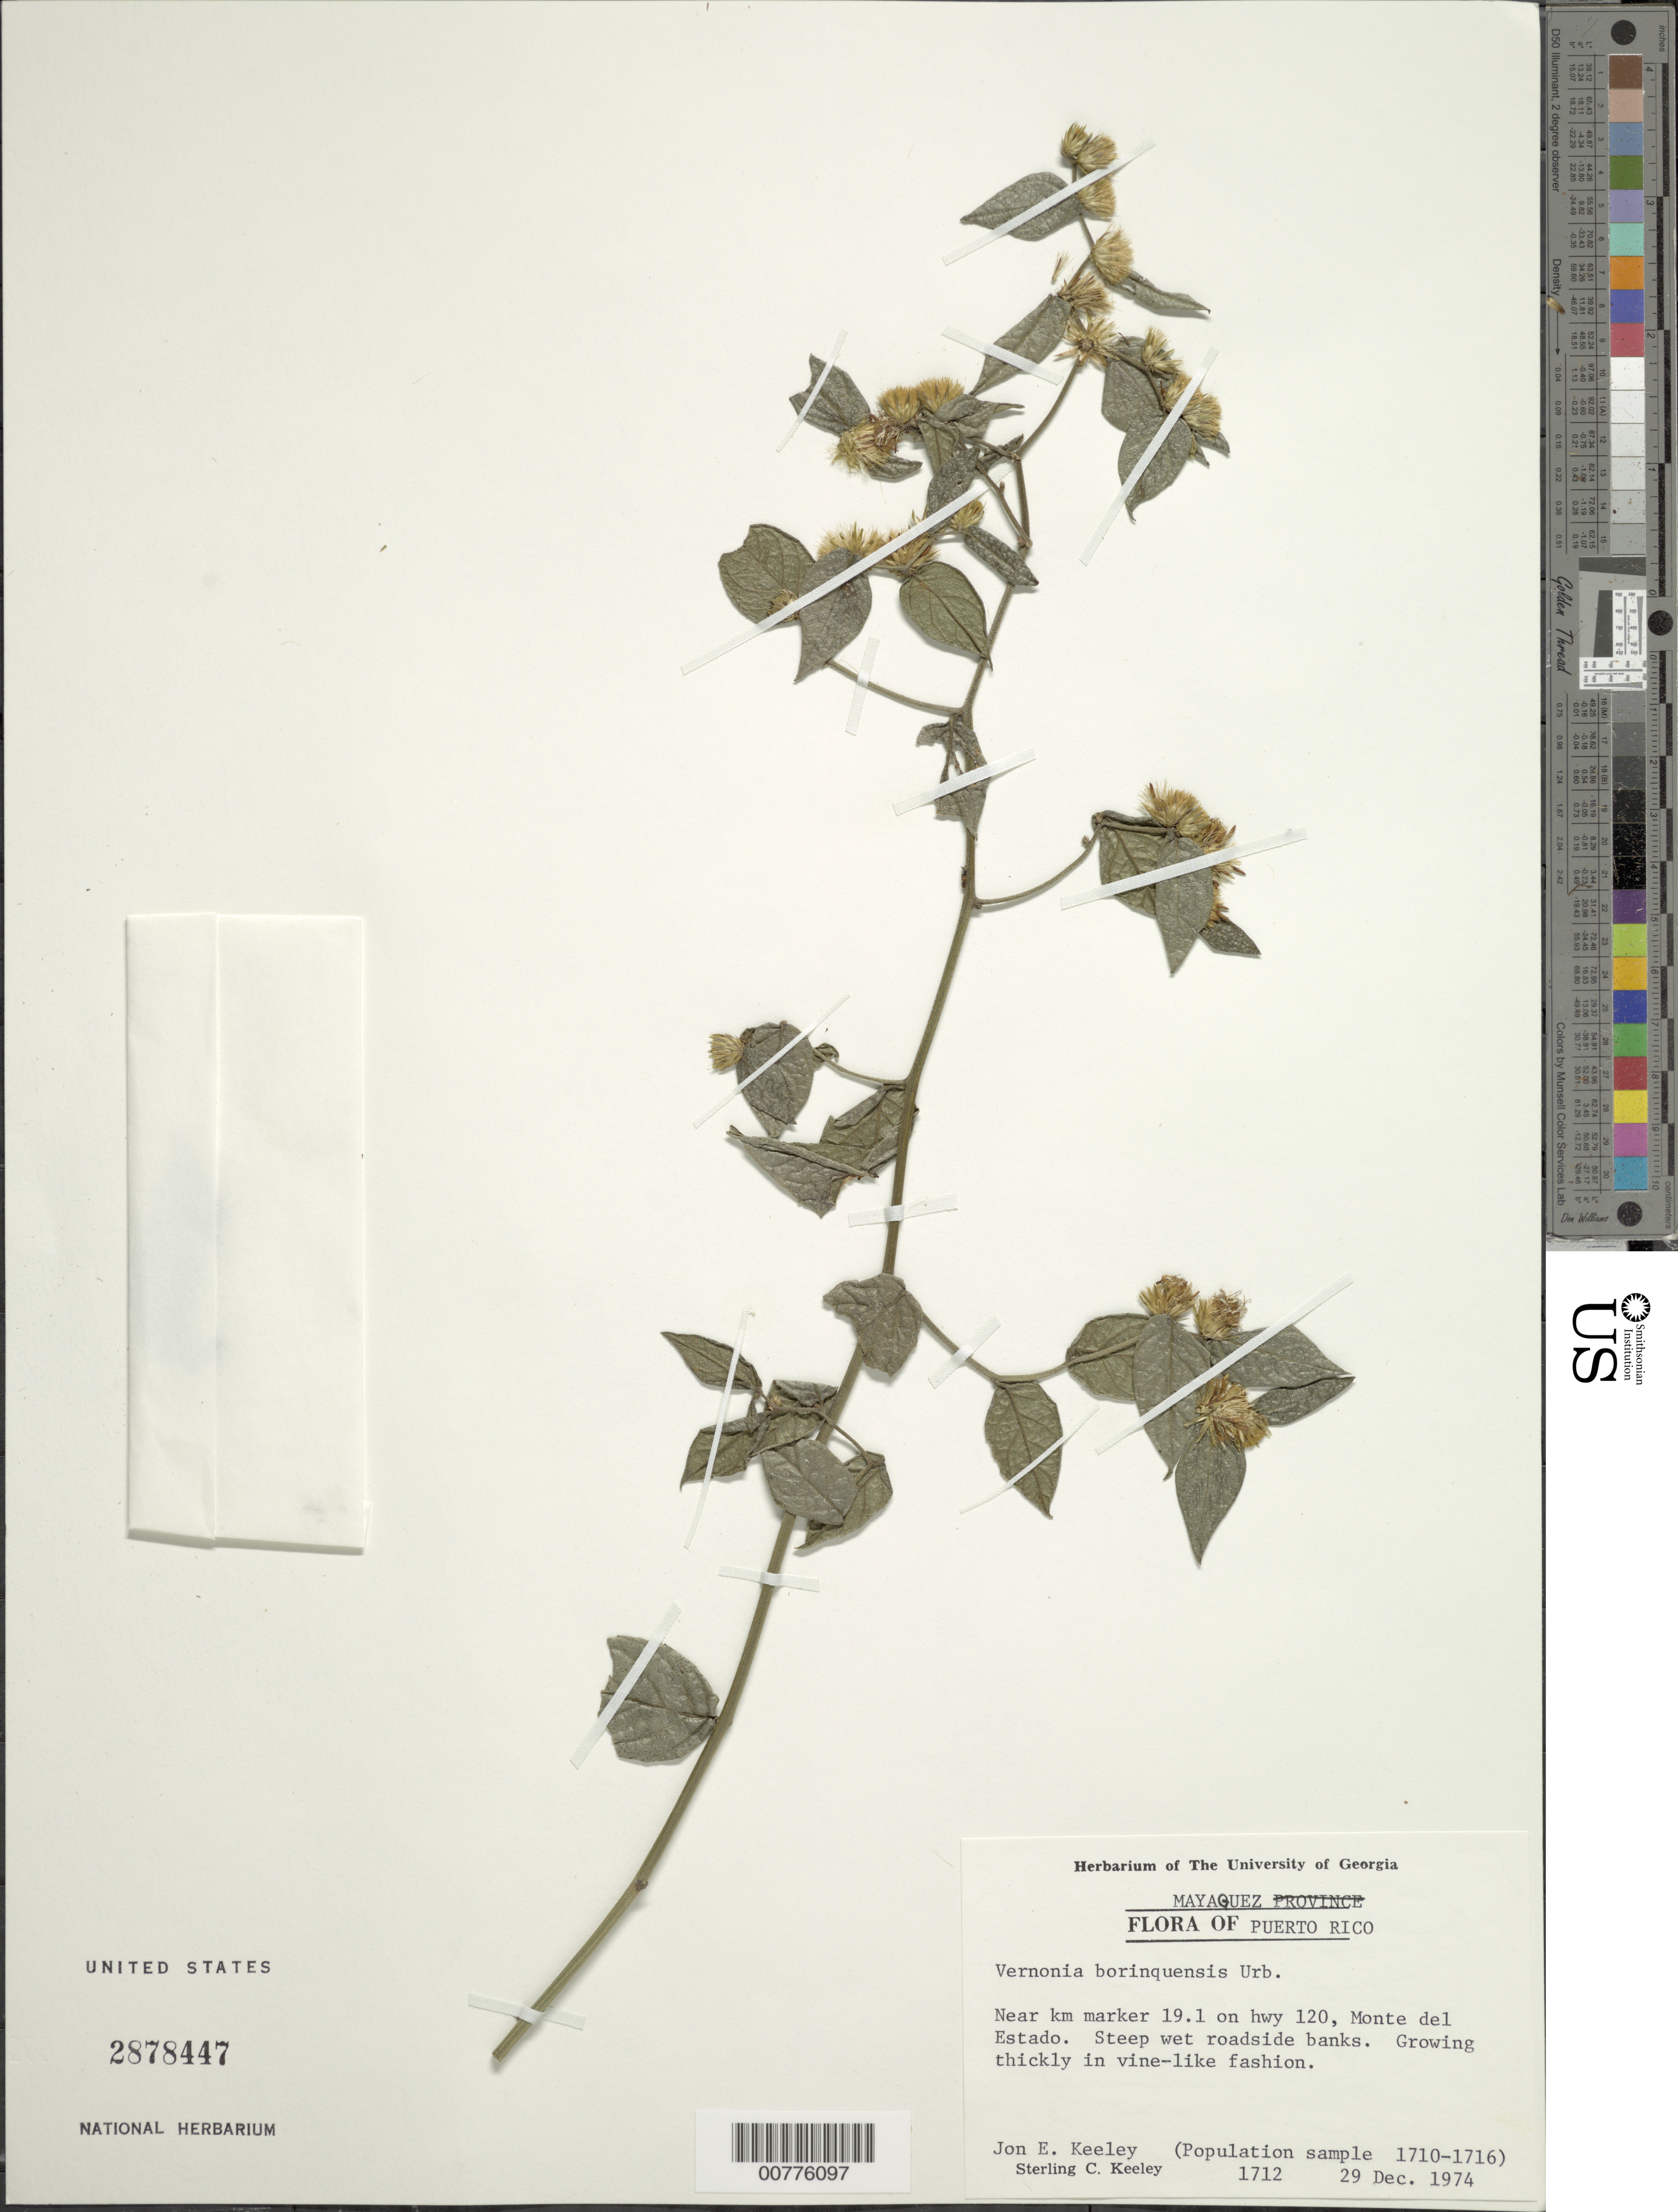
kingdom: Plantae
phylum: Tracheophyta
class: Magnoliopsida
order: Asterales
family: Asteraceae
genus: Lepidaploa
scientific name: Lepidaploa borinquensis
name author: (Urb.) H. Rob.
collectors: J. E. Keeley & S. C. Keeley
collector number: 1712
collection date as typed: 29 Dec 1974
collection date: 1974-12-29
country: Puerto Rico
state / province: Mayagüez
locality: Mayagüez. Near Km marker 19.1 on Highway 120, Monte del Estado. Steep wet roadside banks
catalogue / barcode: US 2878447